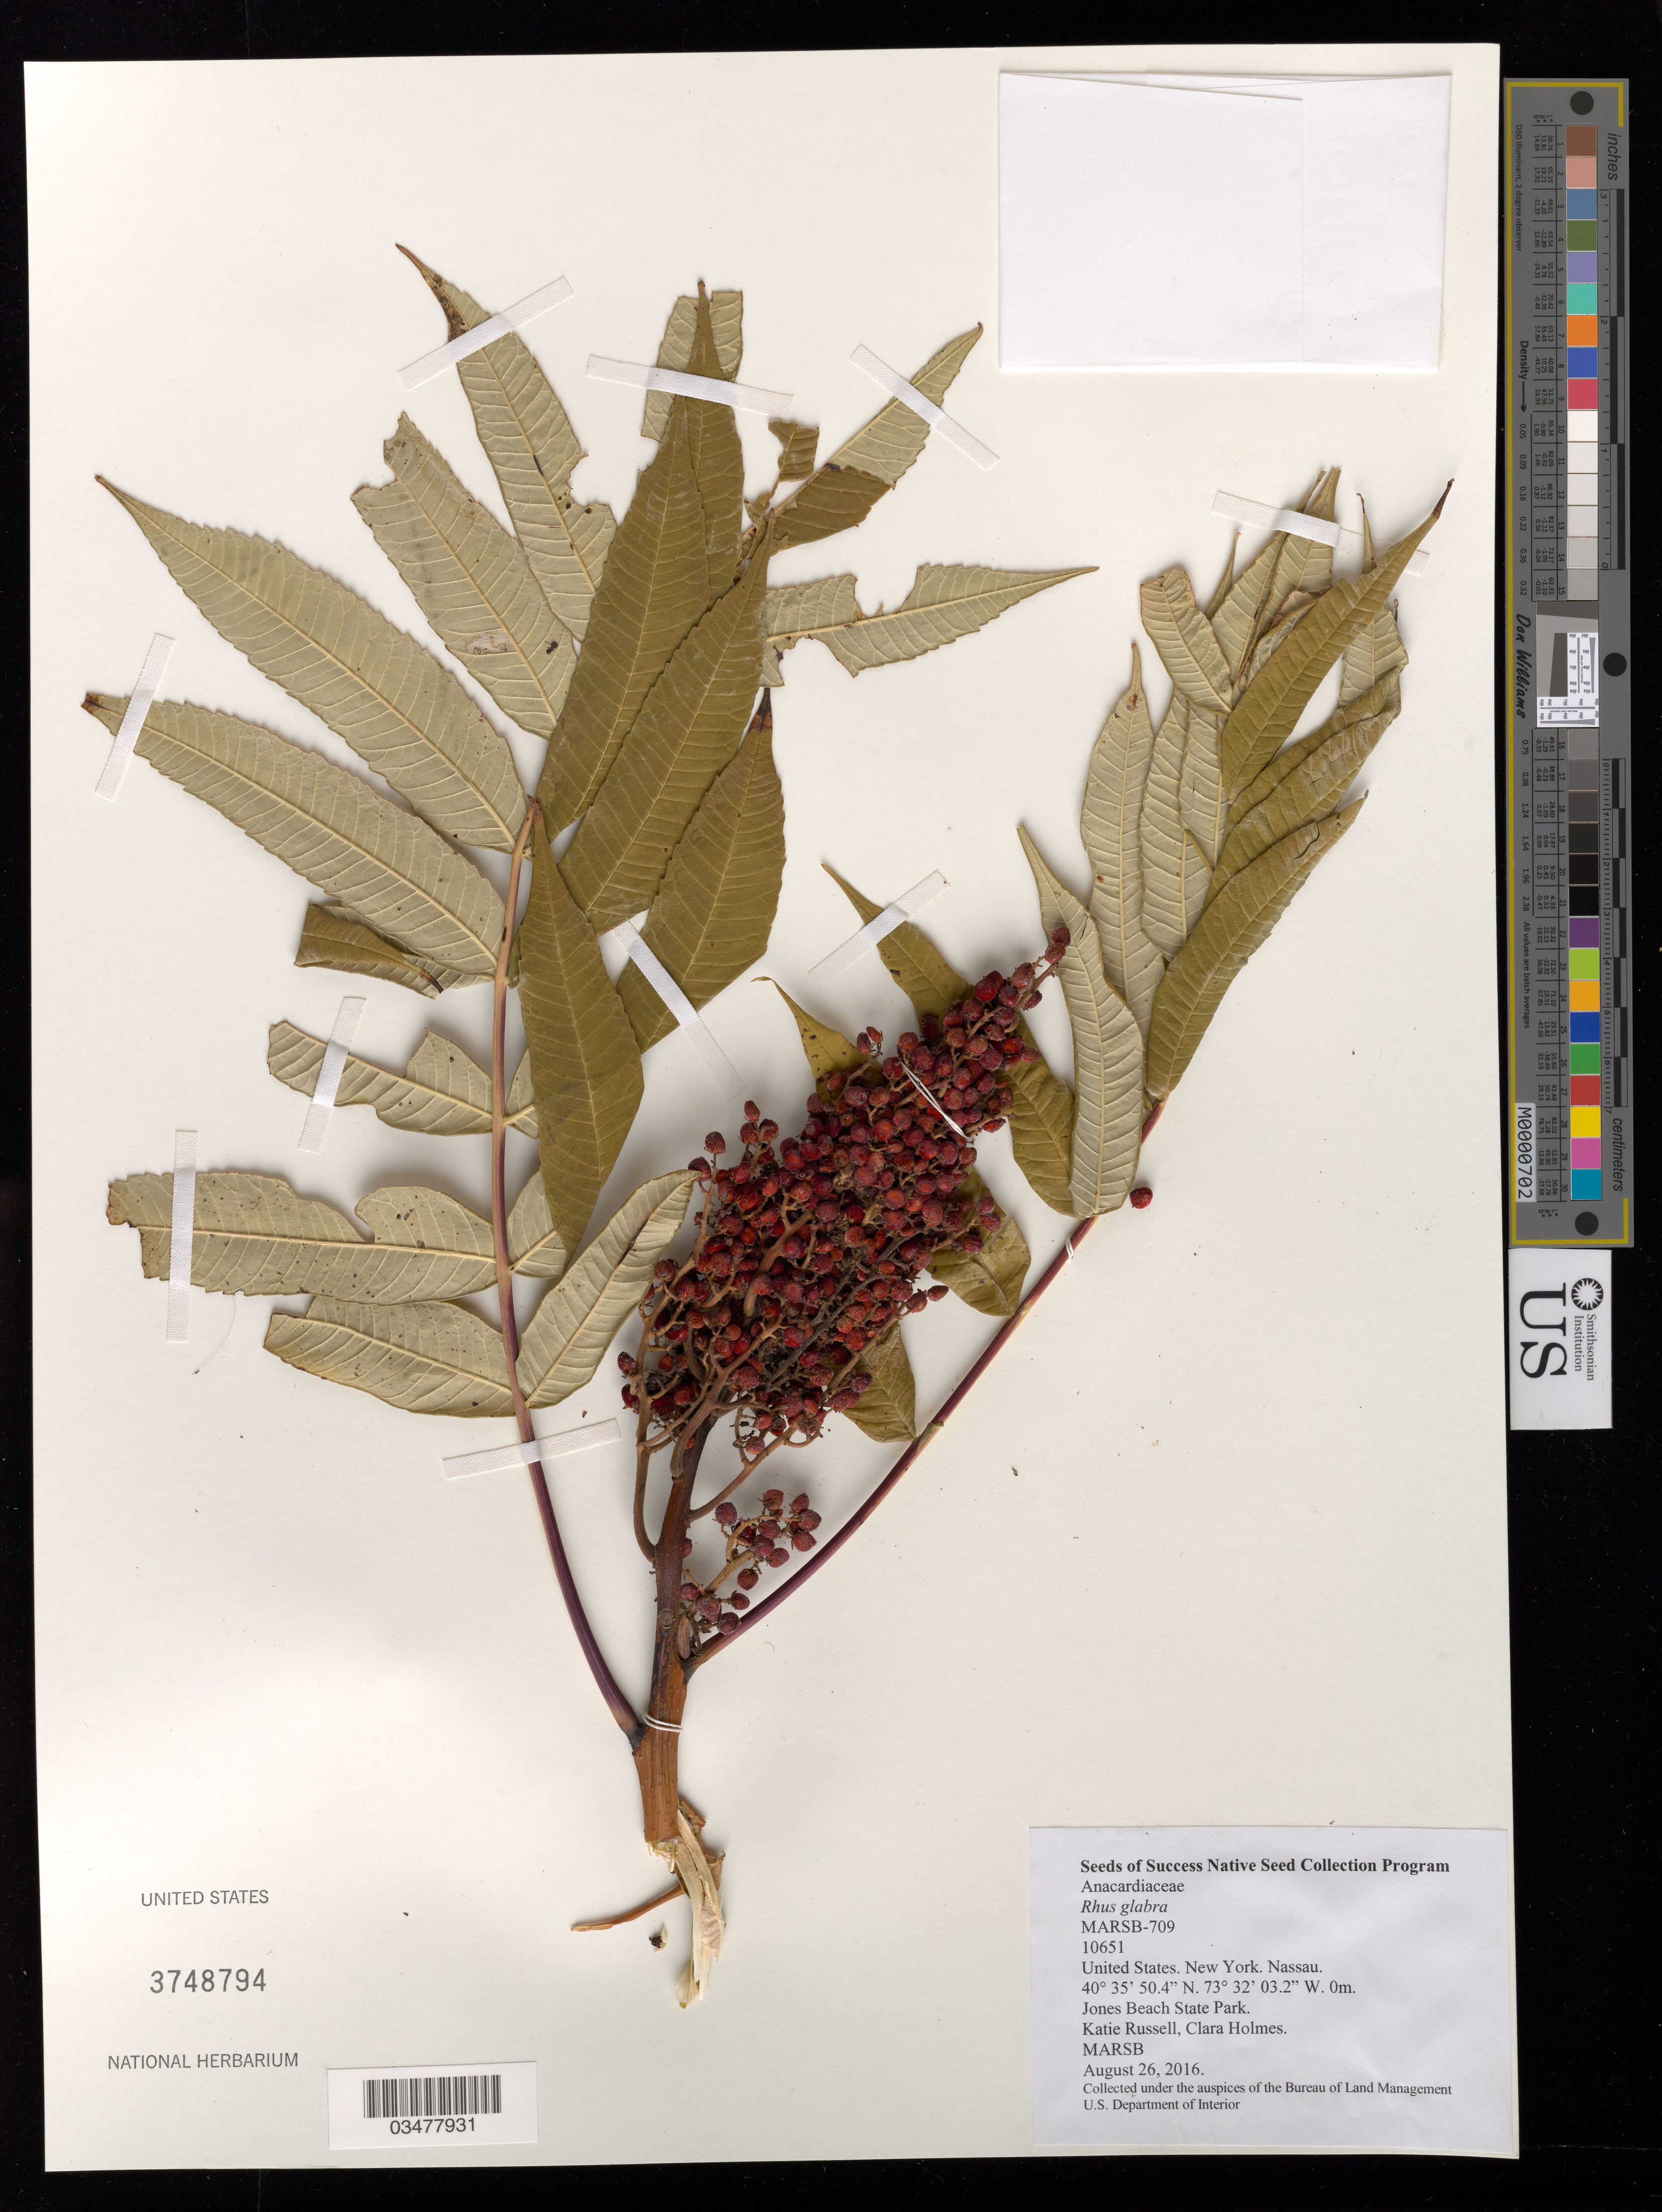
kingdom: Plantae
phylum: Tracheophyta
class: Magnoliopsida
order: Sapindales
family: Anacardiaceae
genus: Rhus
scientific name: Rhus glabra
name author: L.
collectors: K. Russell & C. Holmes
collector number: MARSB-709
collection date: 2016-08-26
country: United States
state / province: New York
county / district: Nassau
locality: Jones Beach State Park.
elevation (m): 0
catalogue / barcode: US 3748794